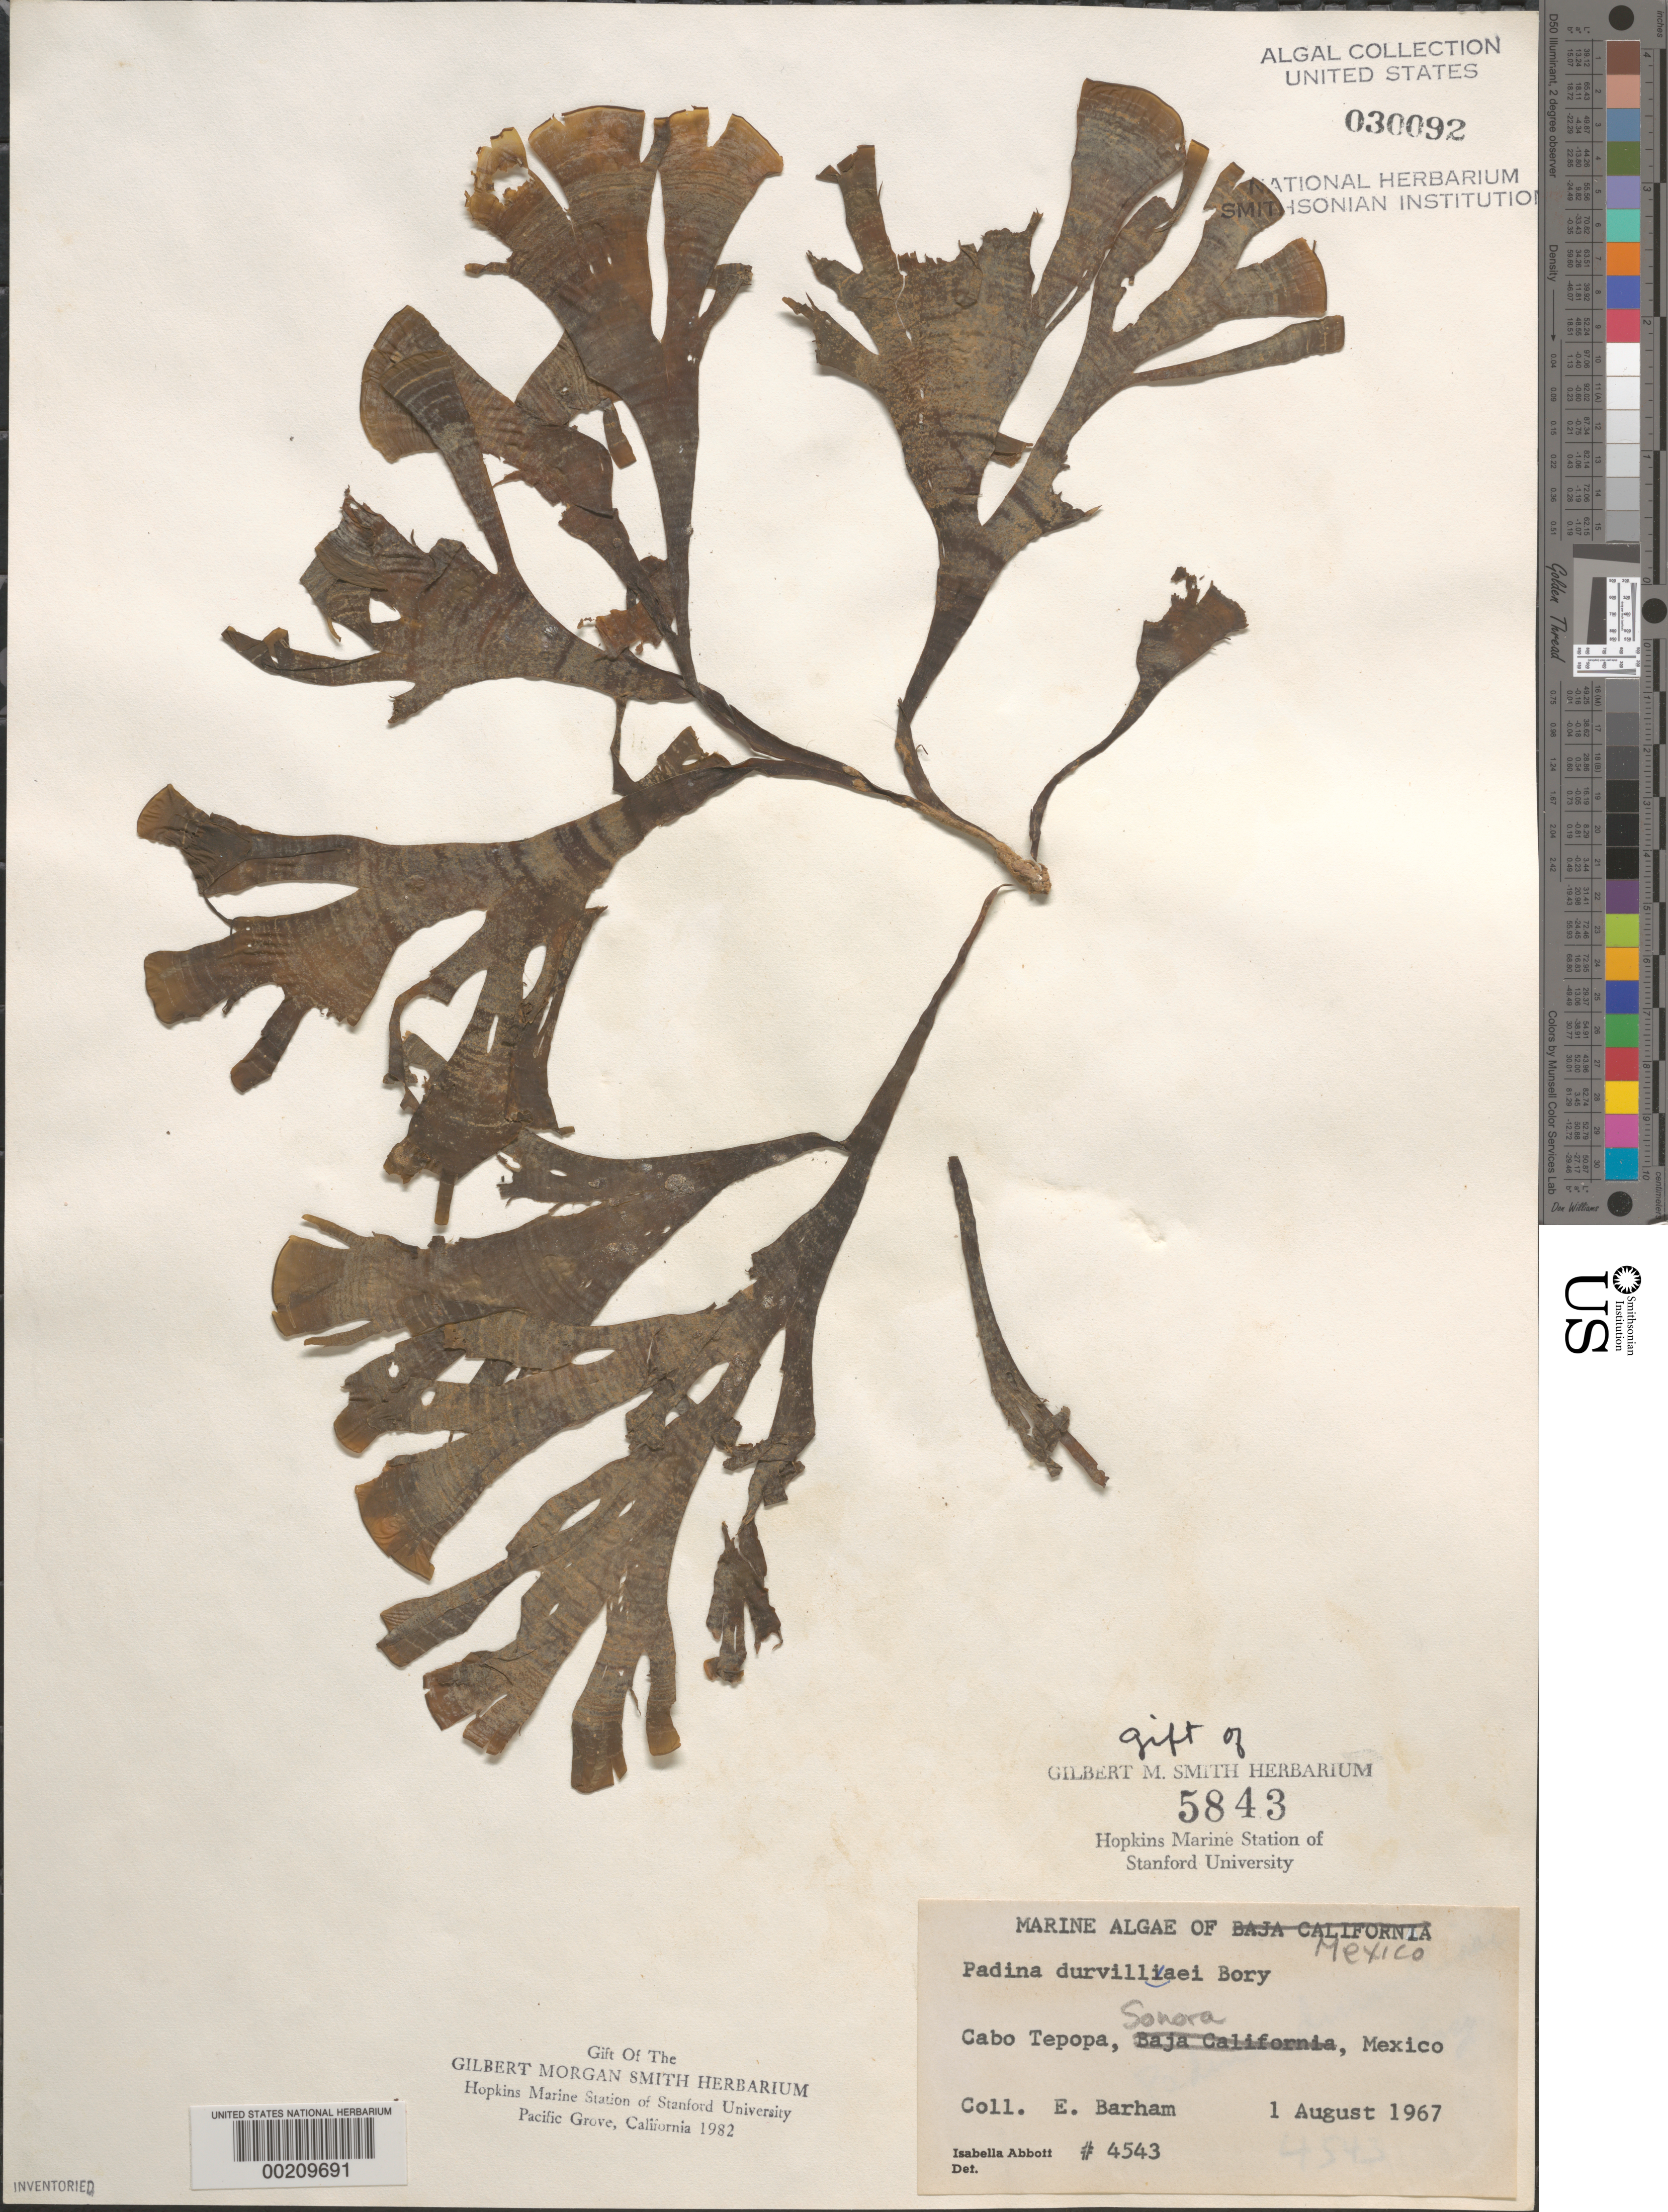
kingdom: Chromista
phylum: Ochrophyta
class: Phaeophyceae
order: Dictyotales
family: Dictyotaceae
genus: Padina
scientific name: Padina durvillaei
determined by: Abbott, Isabella A.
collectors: E. Barham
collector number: IAA 4543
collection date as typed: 01 Aug 1967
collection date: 1967-08-01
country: Mexico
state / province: Sonora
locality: Cabo Tepopa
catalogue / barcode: US 30092